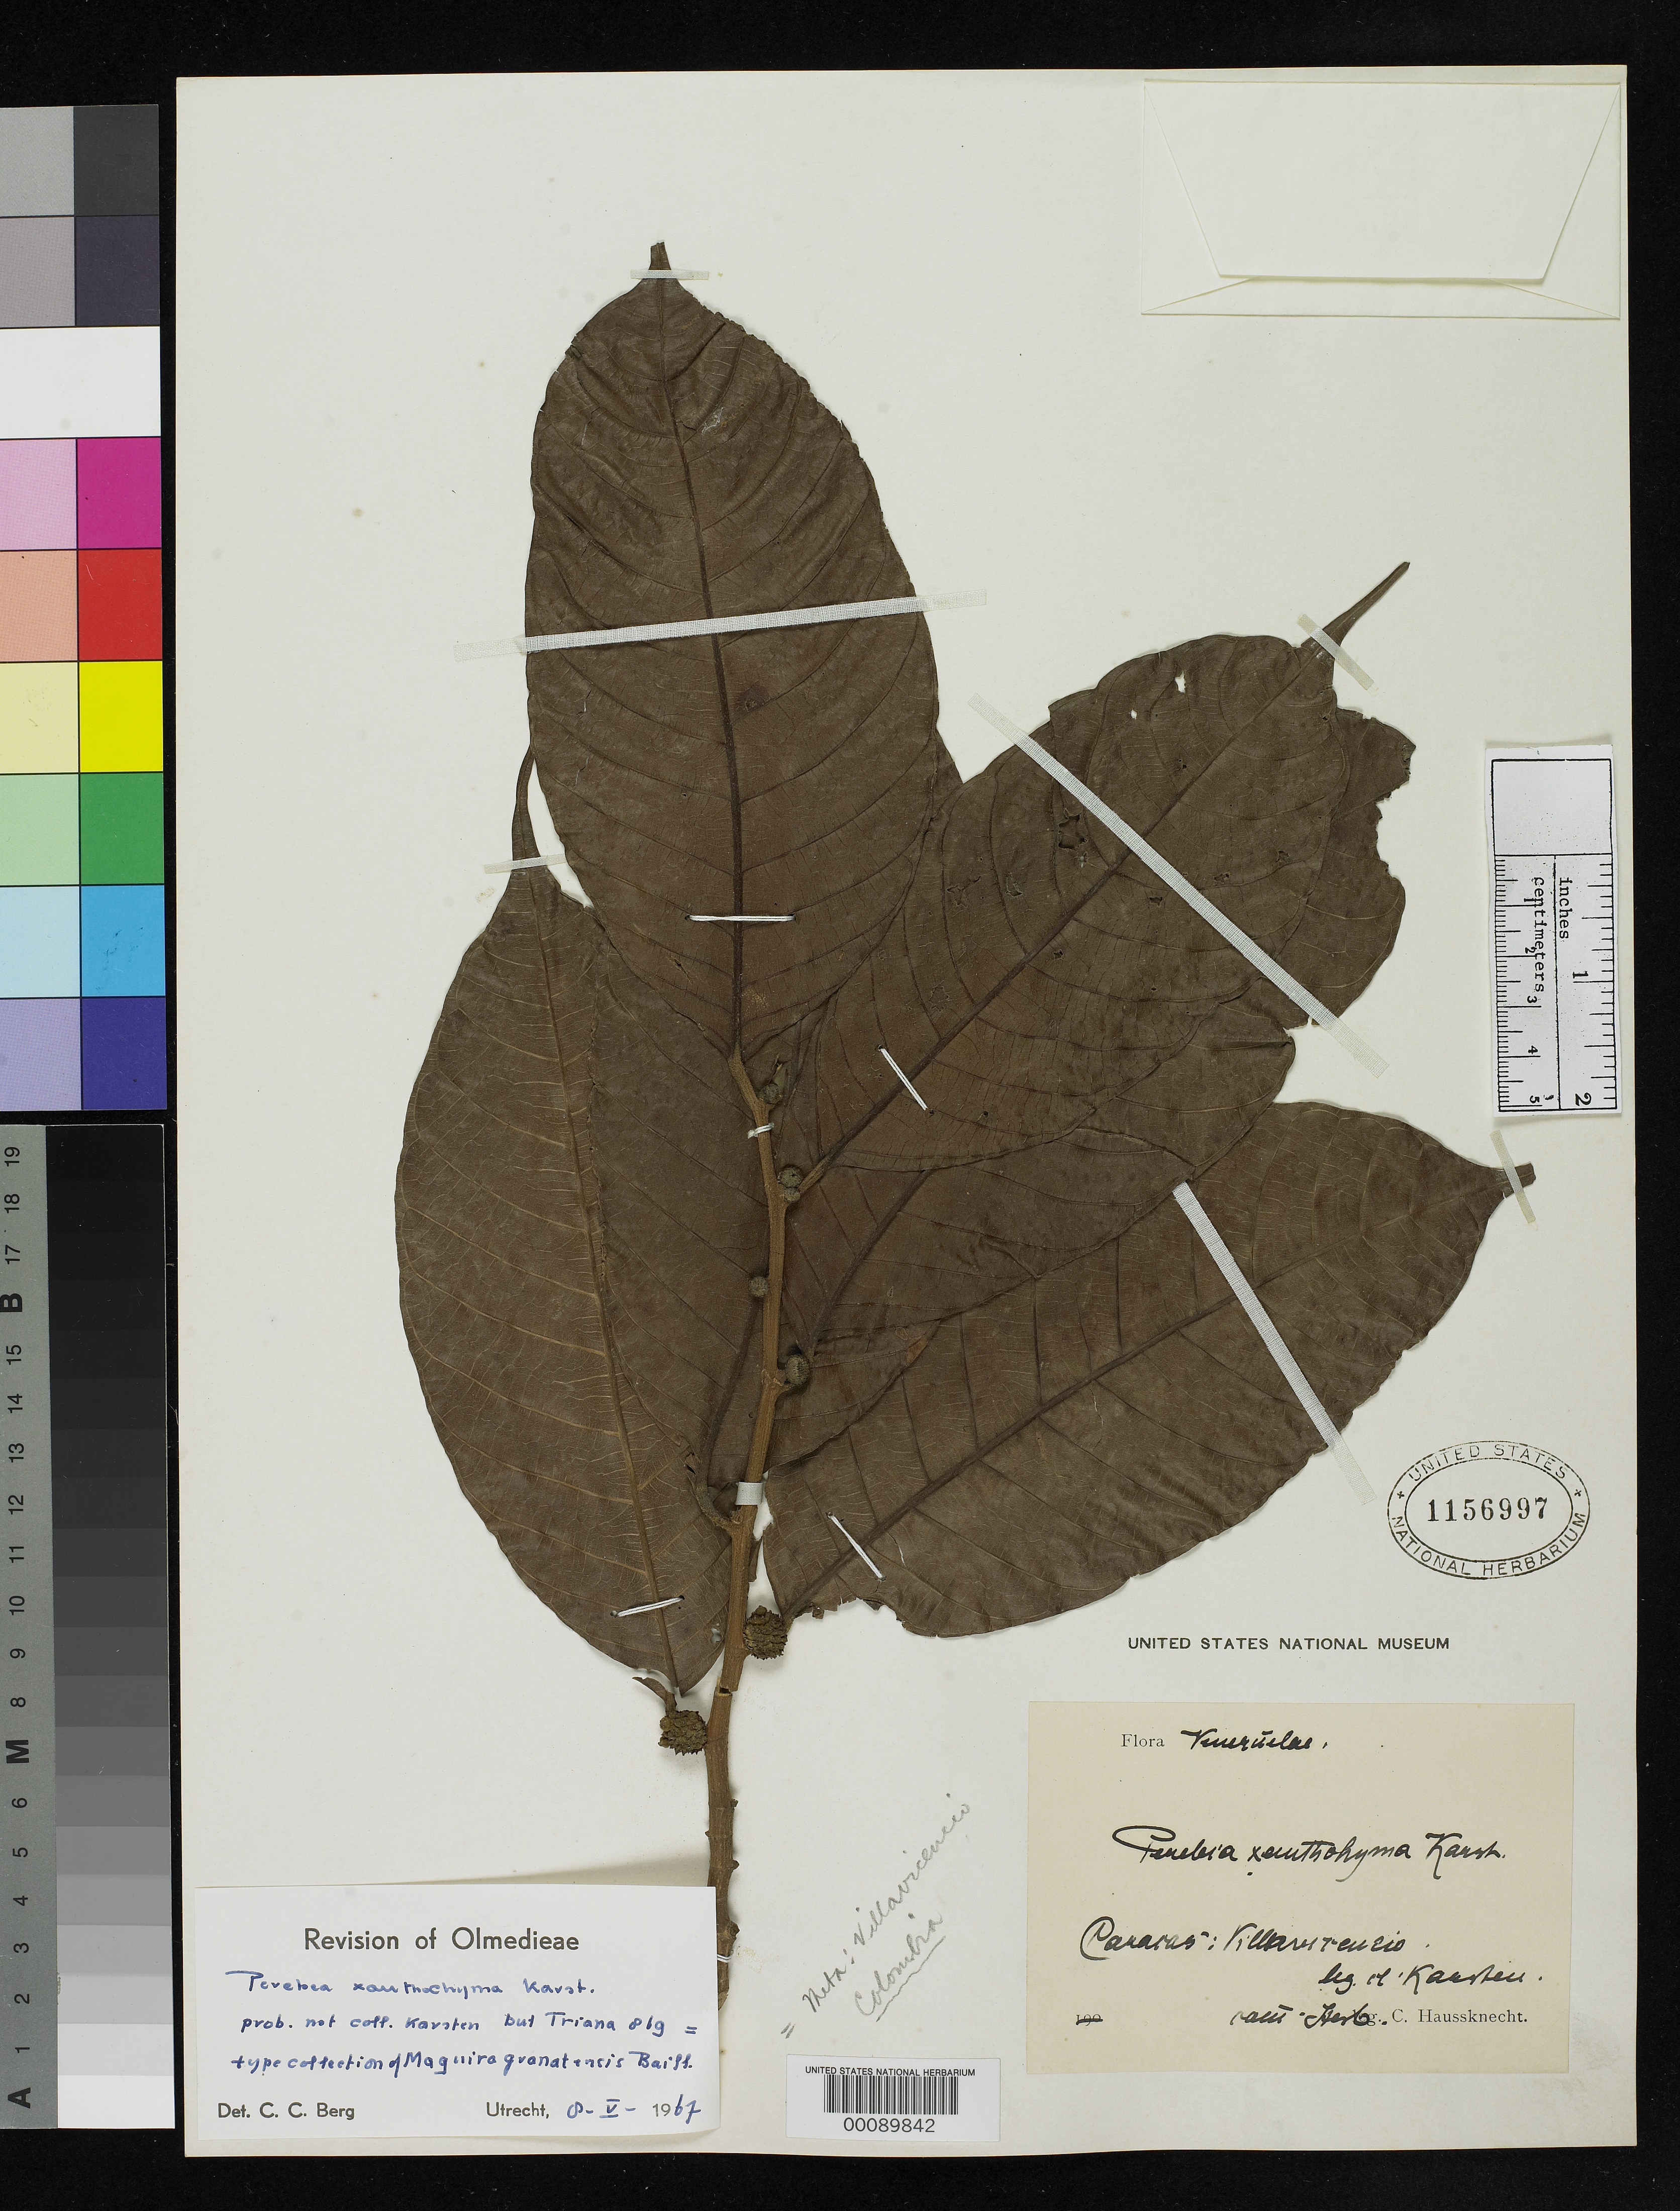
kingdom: Plantae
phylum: Tracheophyta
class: Magnoliopsida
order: Rosales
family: Moraceae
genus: Perebea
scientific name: Perebea xanthochyma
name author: H. Karst.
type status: Isotype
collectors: H. Karsten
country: Colombia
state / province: Meta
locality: Villa Vicencia.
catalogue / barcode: US 1156997